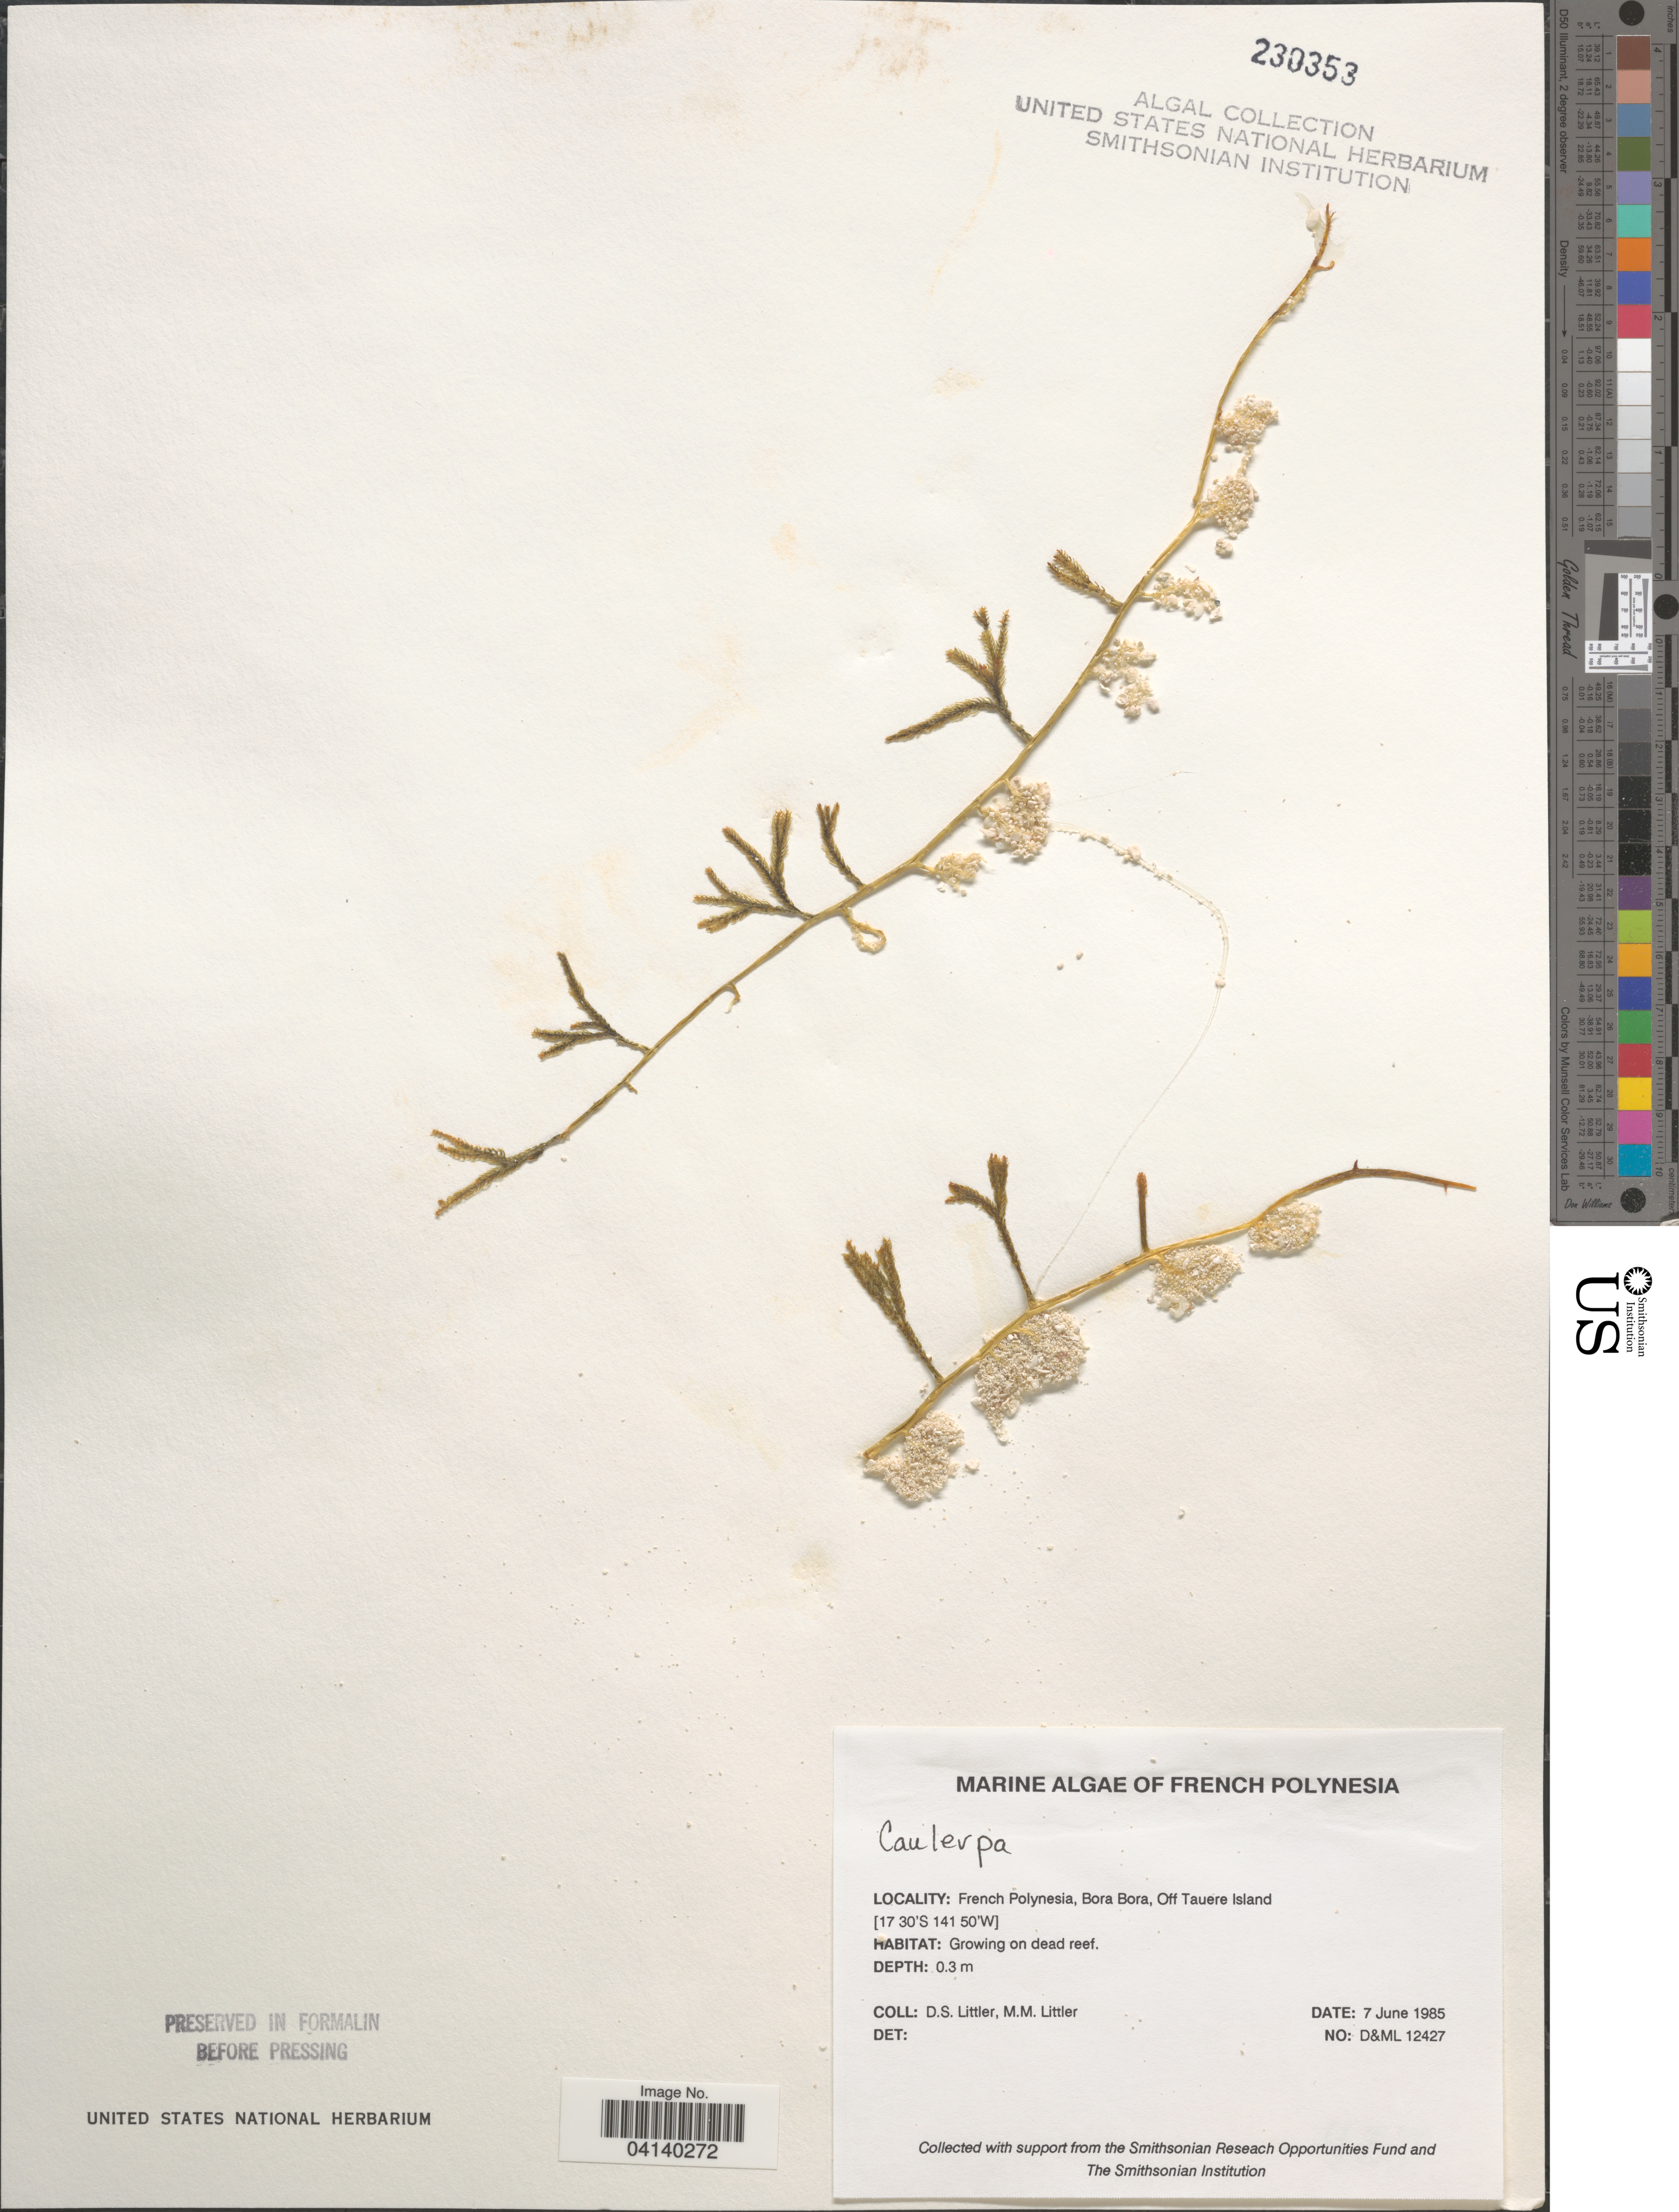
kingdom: Plantae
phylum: Chlorophyta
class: Ulvophyceae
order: Bryopsidales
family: Caulerpaceae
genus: Caulerpa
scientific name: Caulerpa sp.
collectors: D. S. Littler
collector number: D&ML12427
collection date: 1985-06-07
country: French Polynesia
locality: Bora Bora, Off Tauere Island.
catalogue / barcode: US 230353